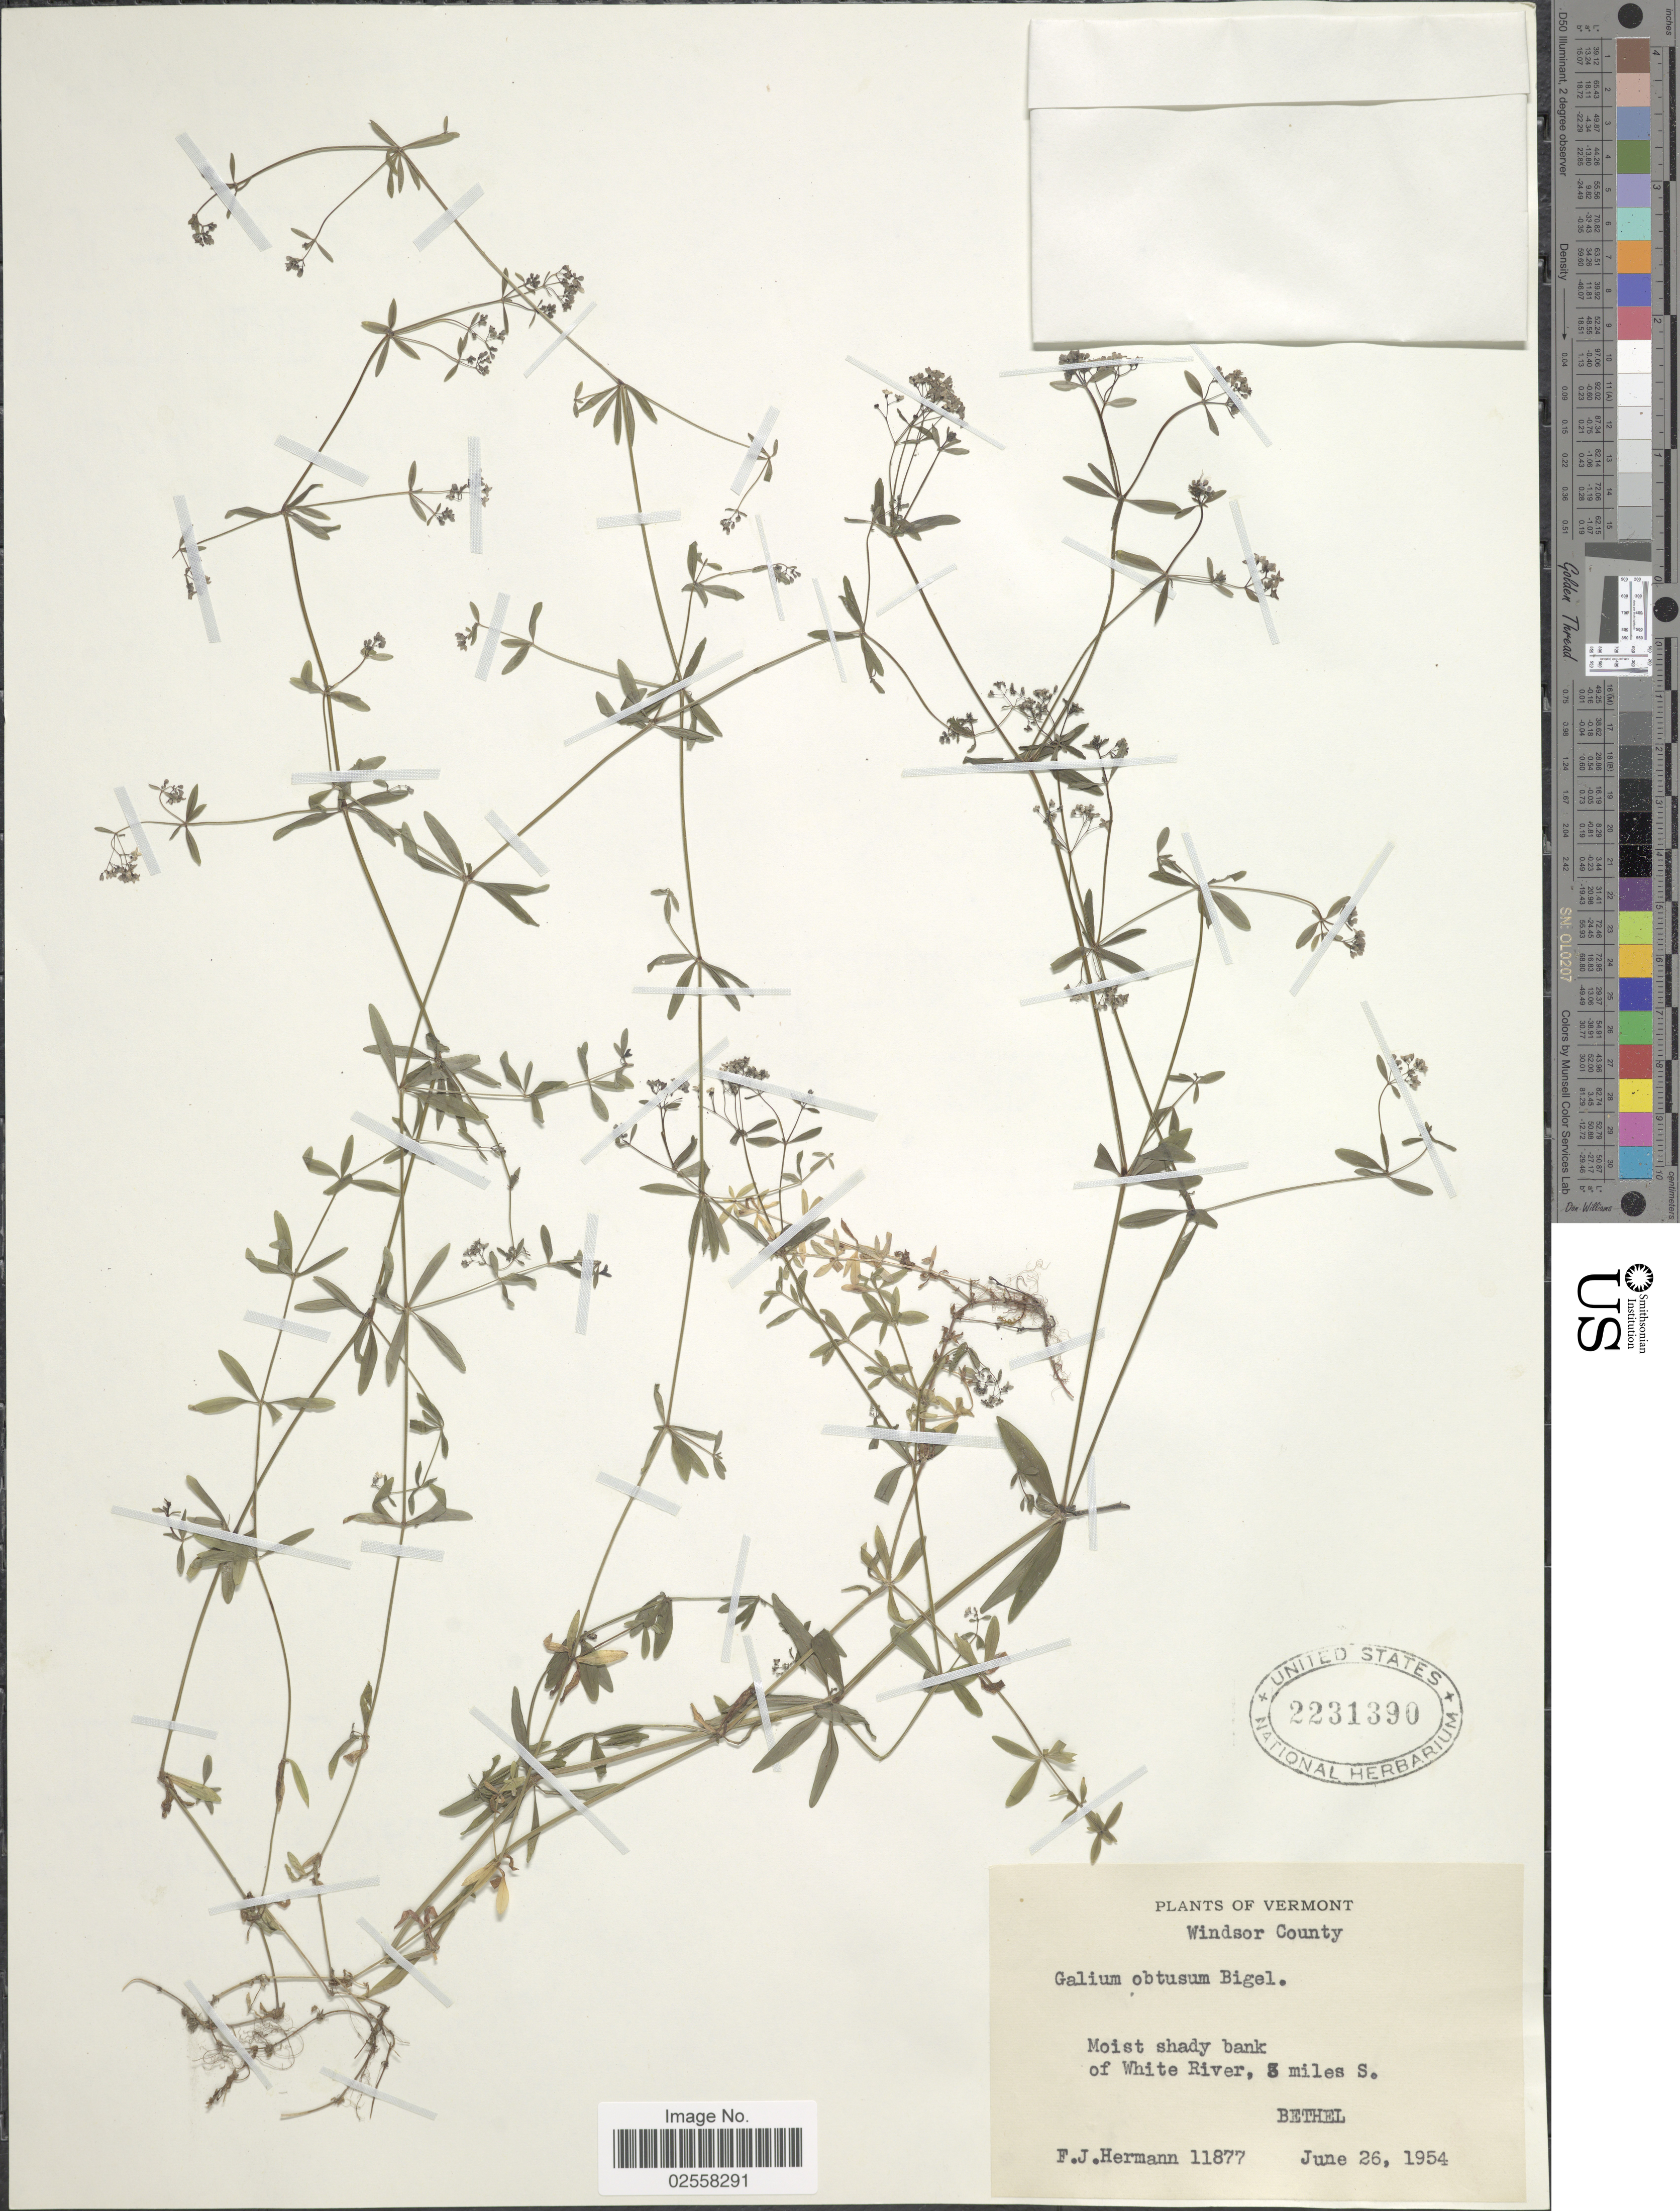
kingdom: Plantae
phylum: Tracheophyta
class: Magnoliopsida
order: Gentianales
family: Rubiaceae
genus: Galium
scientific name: Galium obtusum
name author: Bigelow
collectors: F. J. Hermann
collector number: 11877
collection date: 1954-06-26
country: United States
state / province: Vermont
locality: Windsor County, White River, 3 miles S Bethel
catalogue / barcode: US 2231390